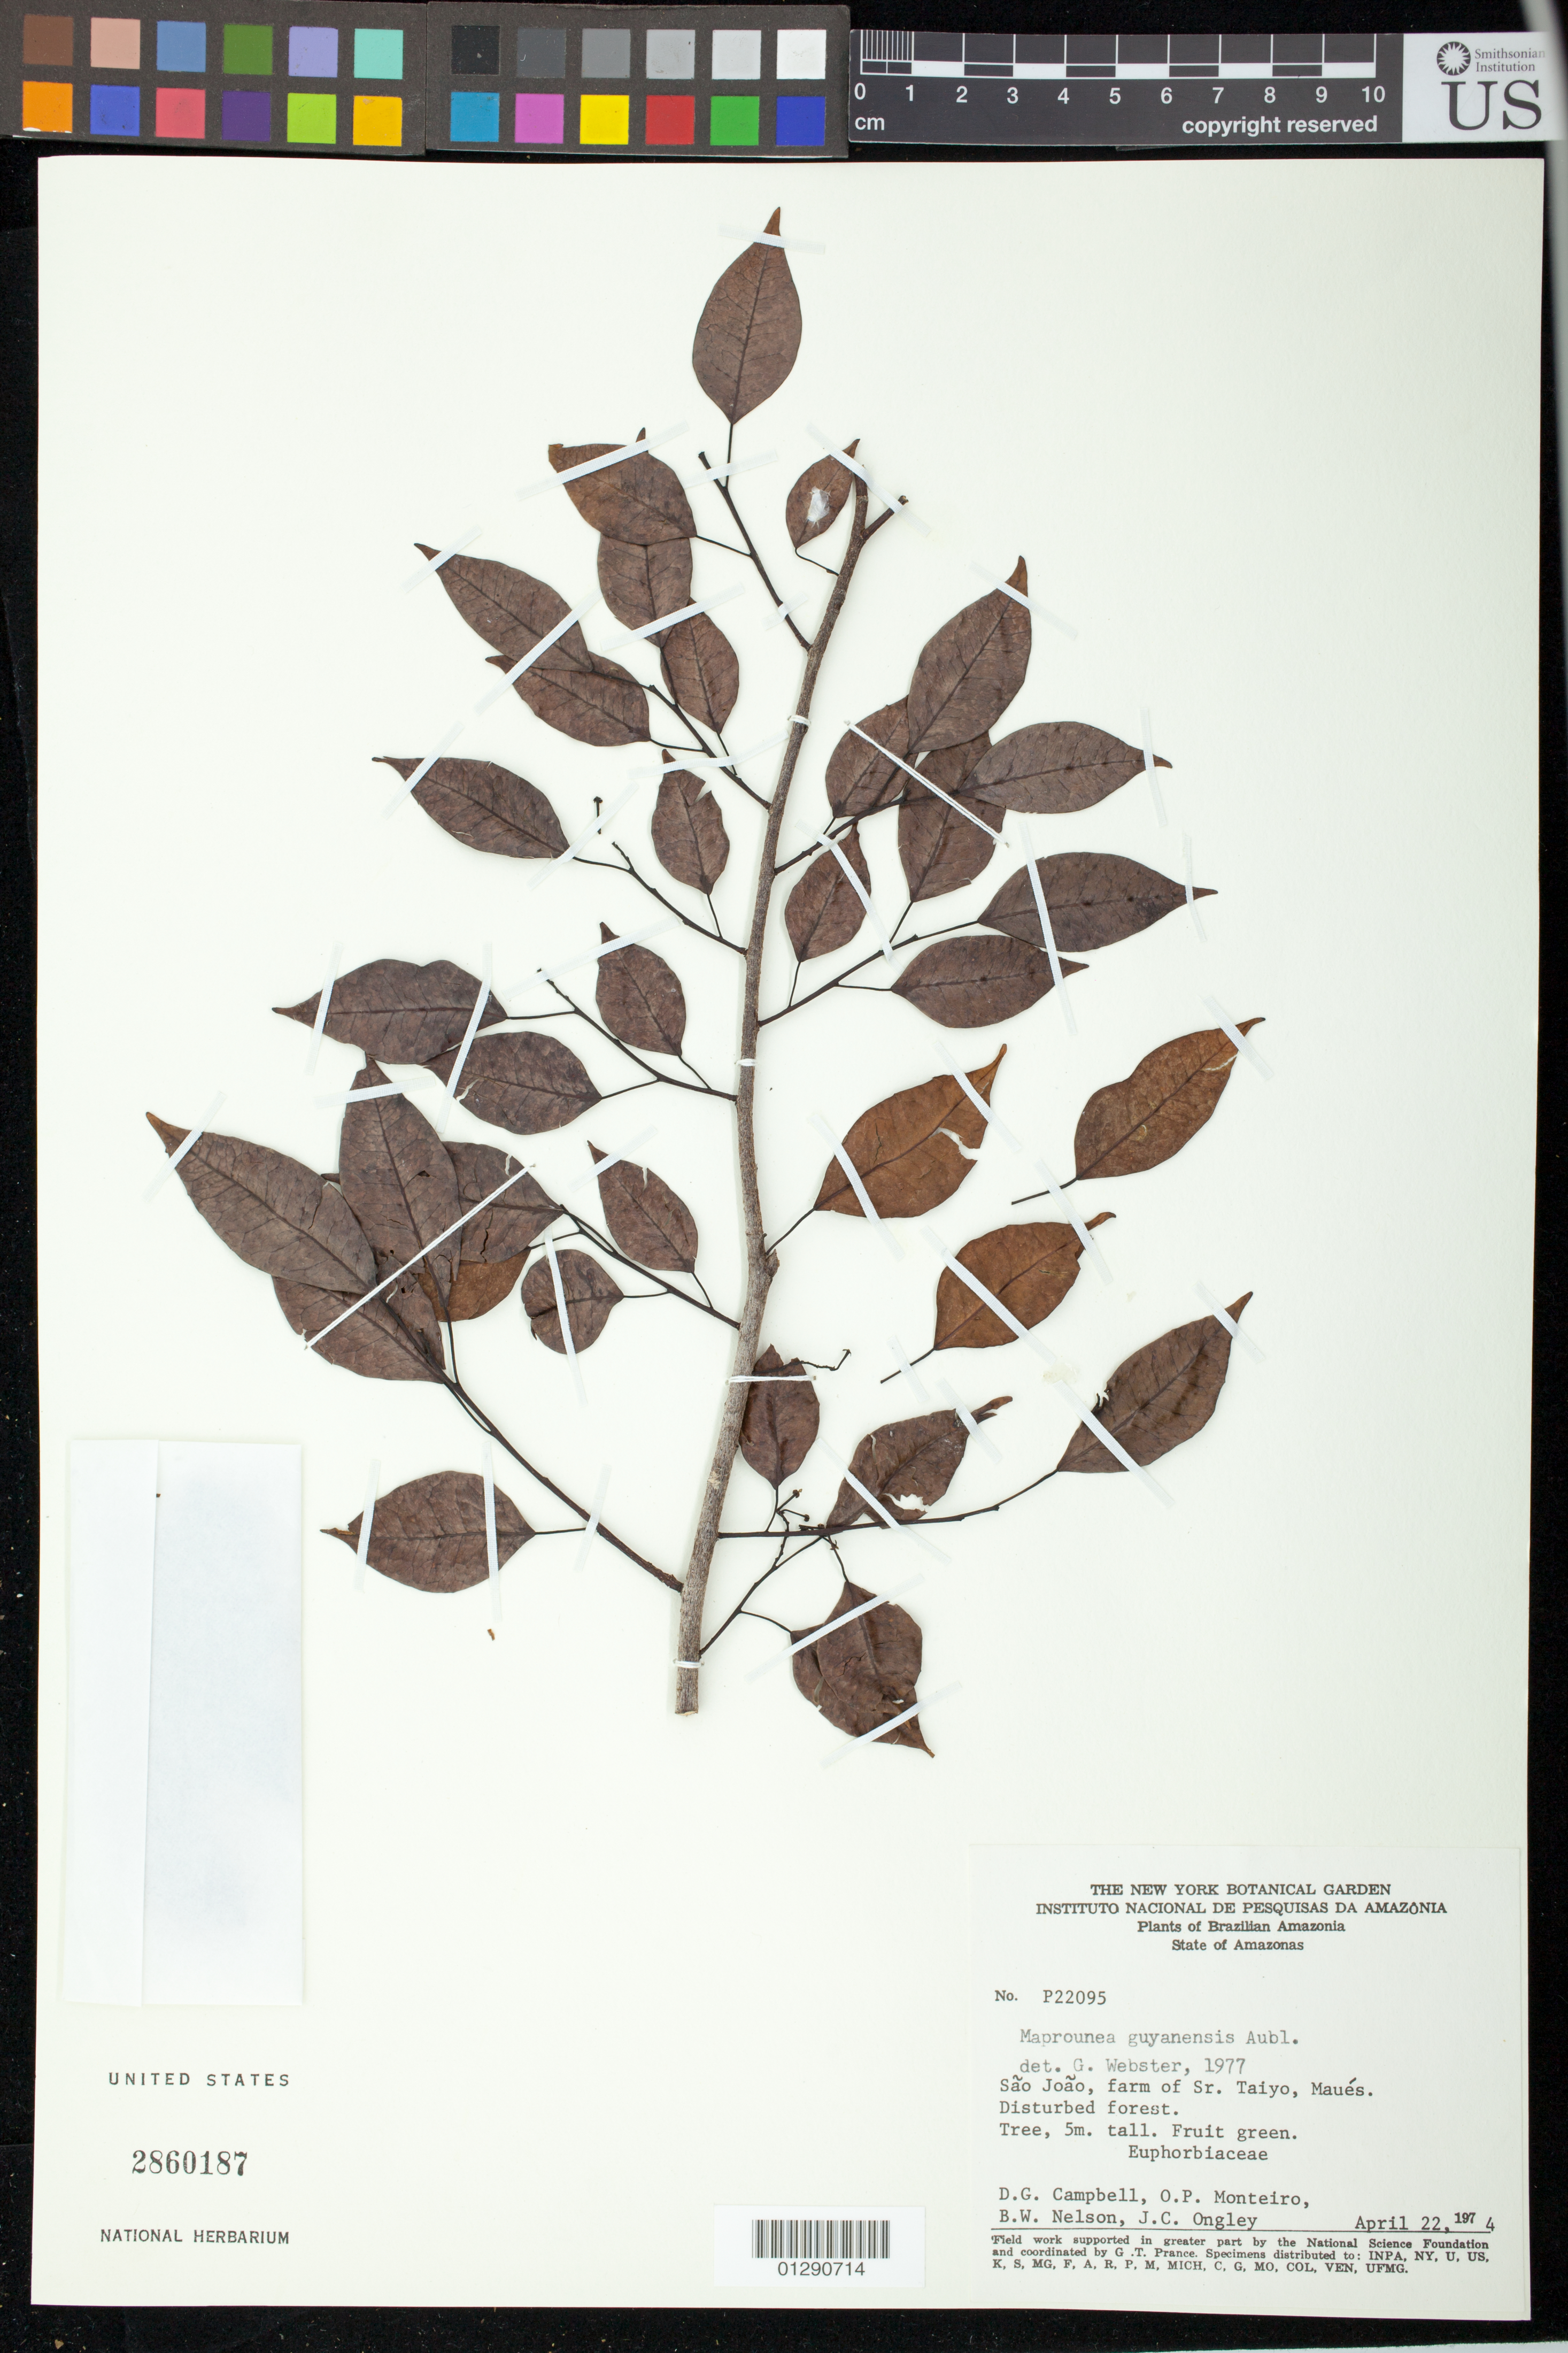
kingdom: Plantae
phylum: Tracheophyta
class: Magnoliopsida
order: Malpighiales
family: Euphorbiaceae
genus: Maprounea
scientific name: Maprounea guianensis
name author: Aubl.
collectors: D. G. Campbell, O. P. Monteiro, B. W. Nelson & J. C. Ongley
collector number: P22095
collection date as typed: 22 Apr 1974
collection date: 1974-04-22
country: Brazil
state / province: Amazonas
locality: Sao Joao, farm of Sr. Taiyo, Maues.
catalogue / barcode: US 2860187